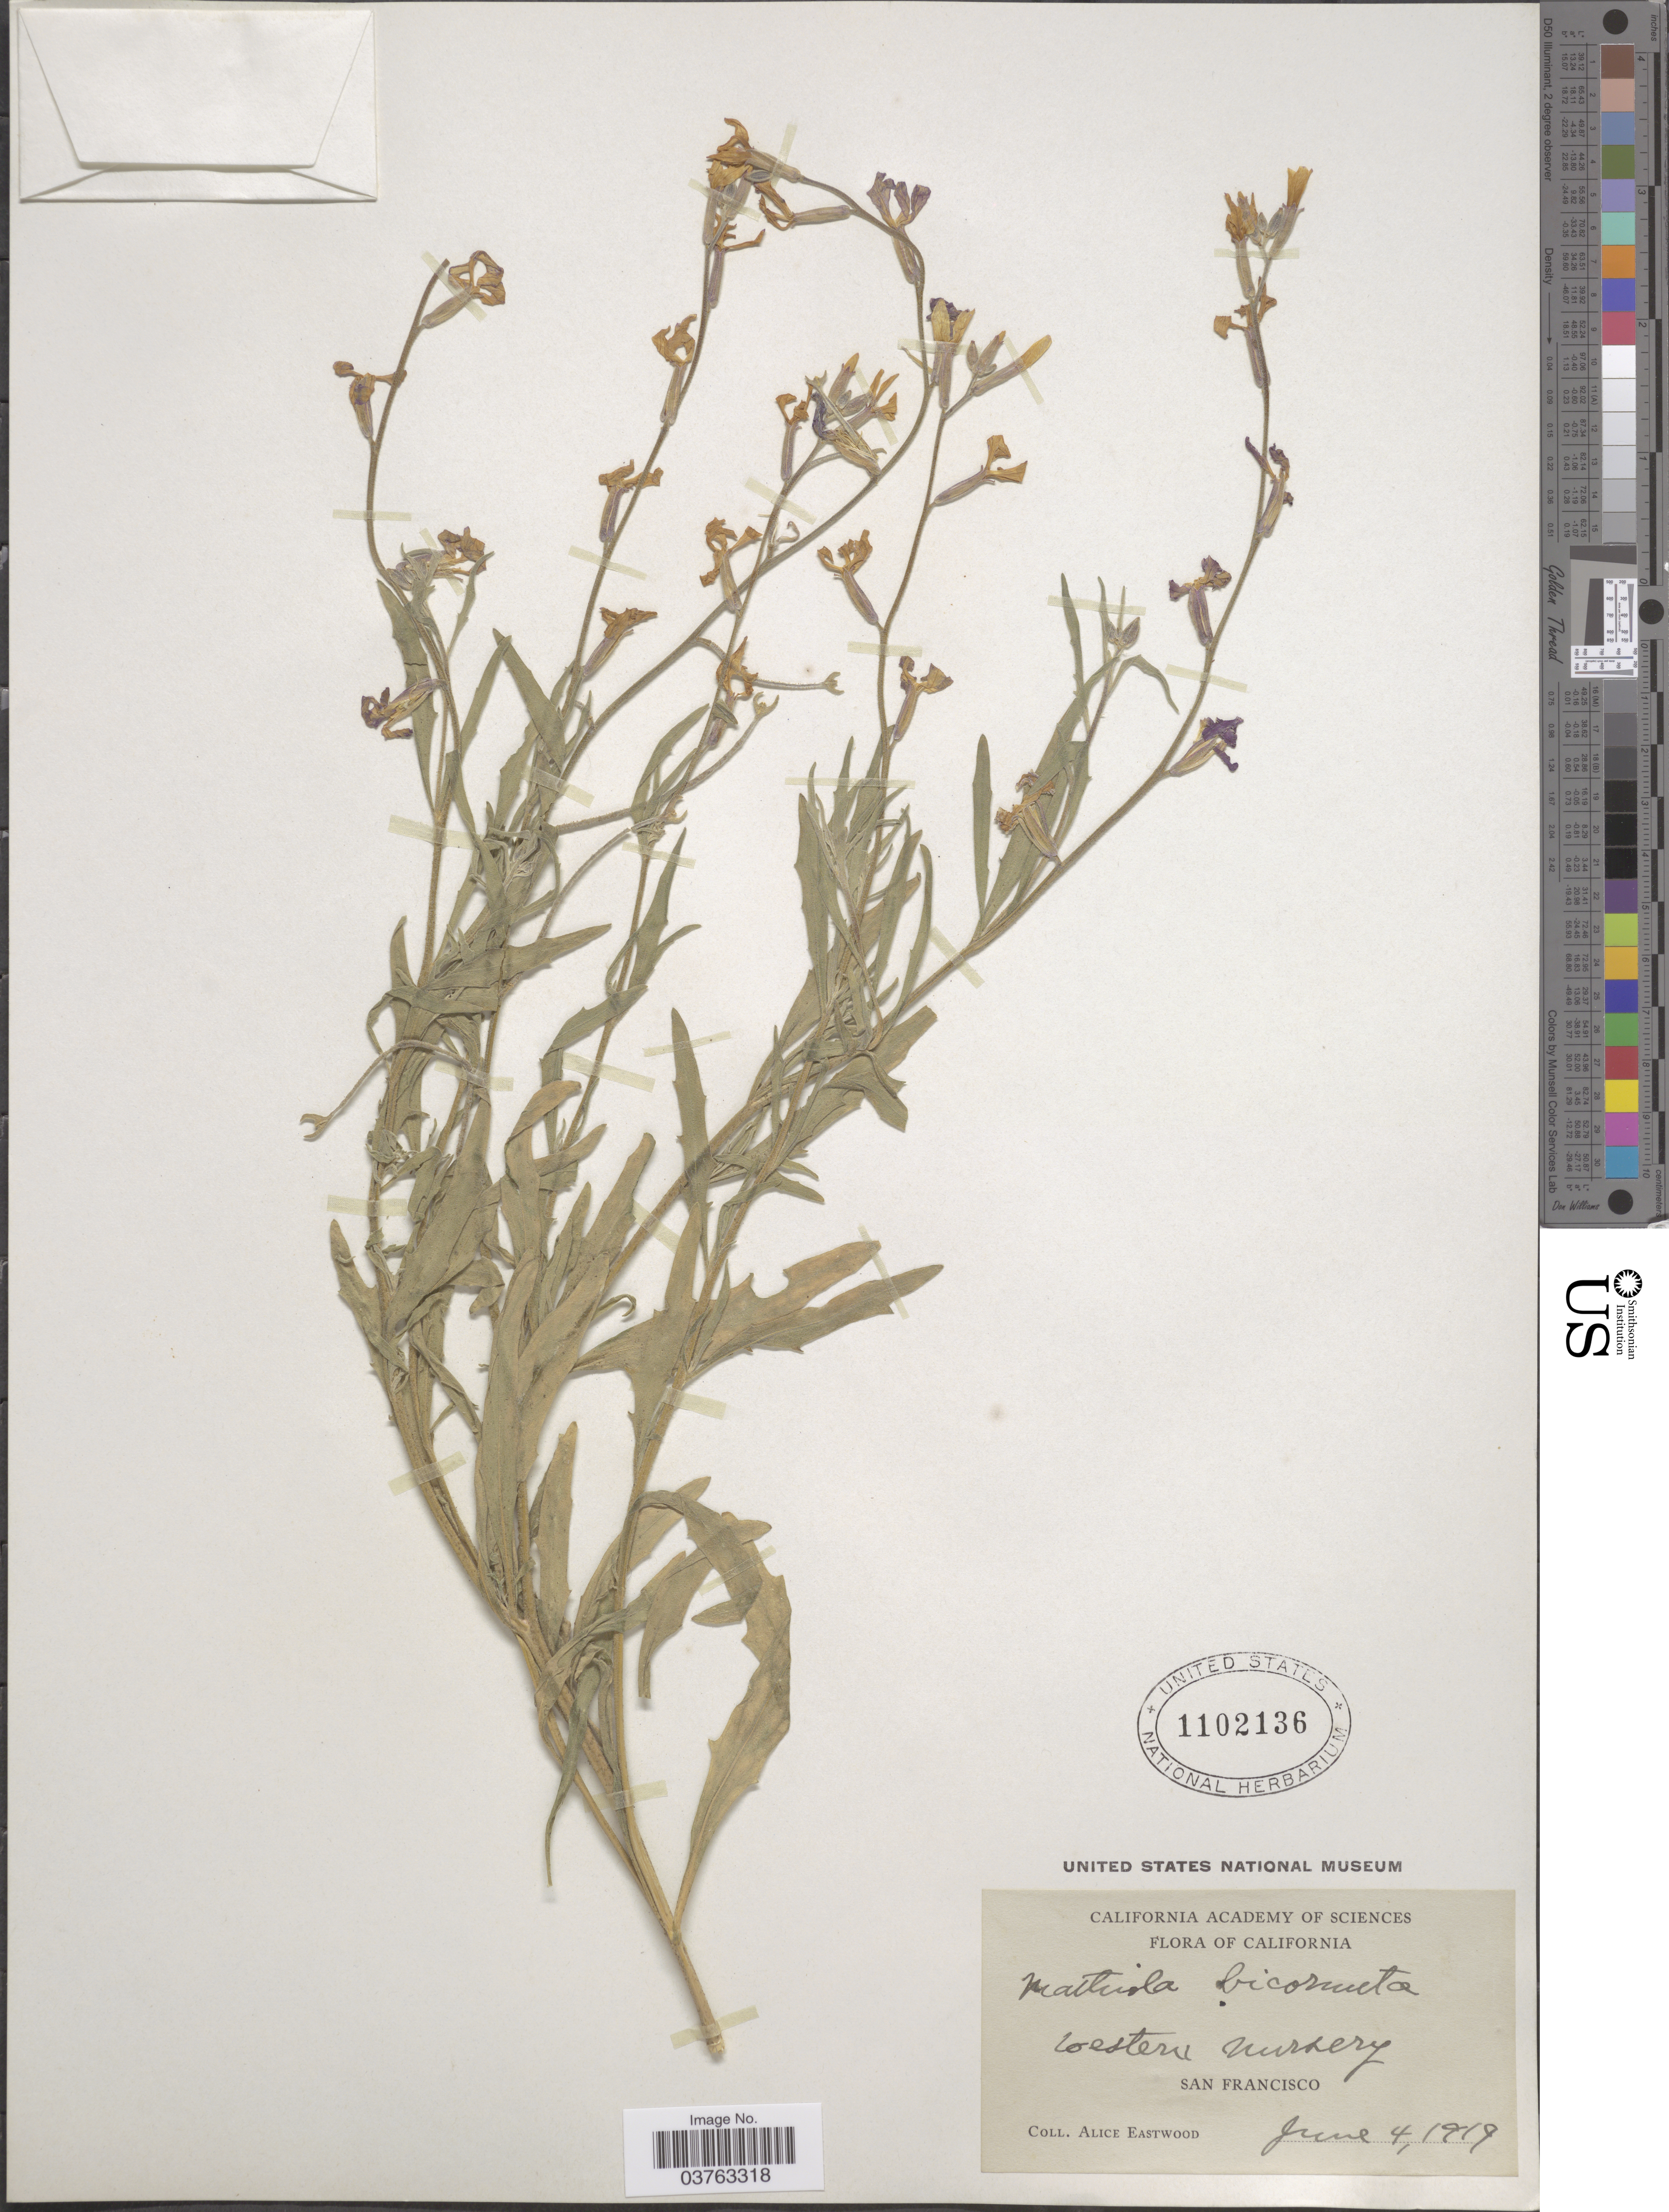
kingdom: Plantae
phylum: Tracheophyta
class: Magnoliopsida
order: Brassicales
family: Brassicaceae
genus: Matthiola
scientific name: Matthiola bicornis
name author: (Sm.) DC.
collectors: A. Eastwood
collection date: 1919-06-04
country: United States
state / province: California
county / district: San Francisco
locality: Western Nursery. San Francisco.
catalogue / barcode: US 1102136